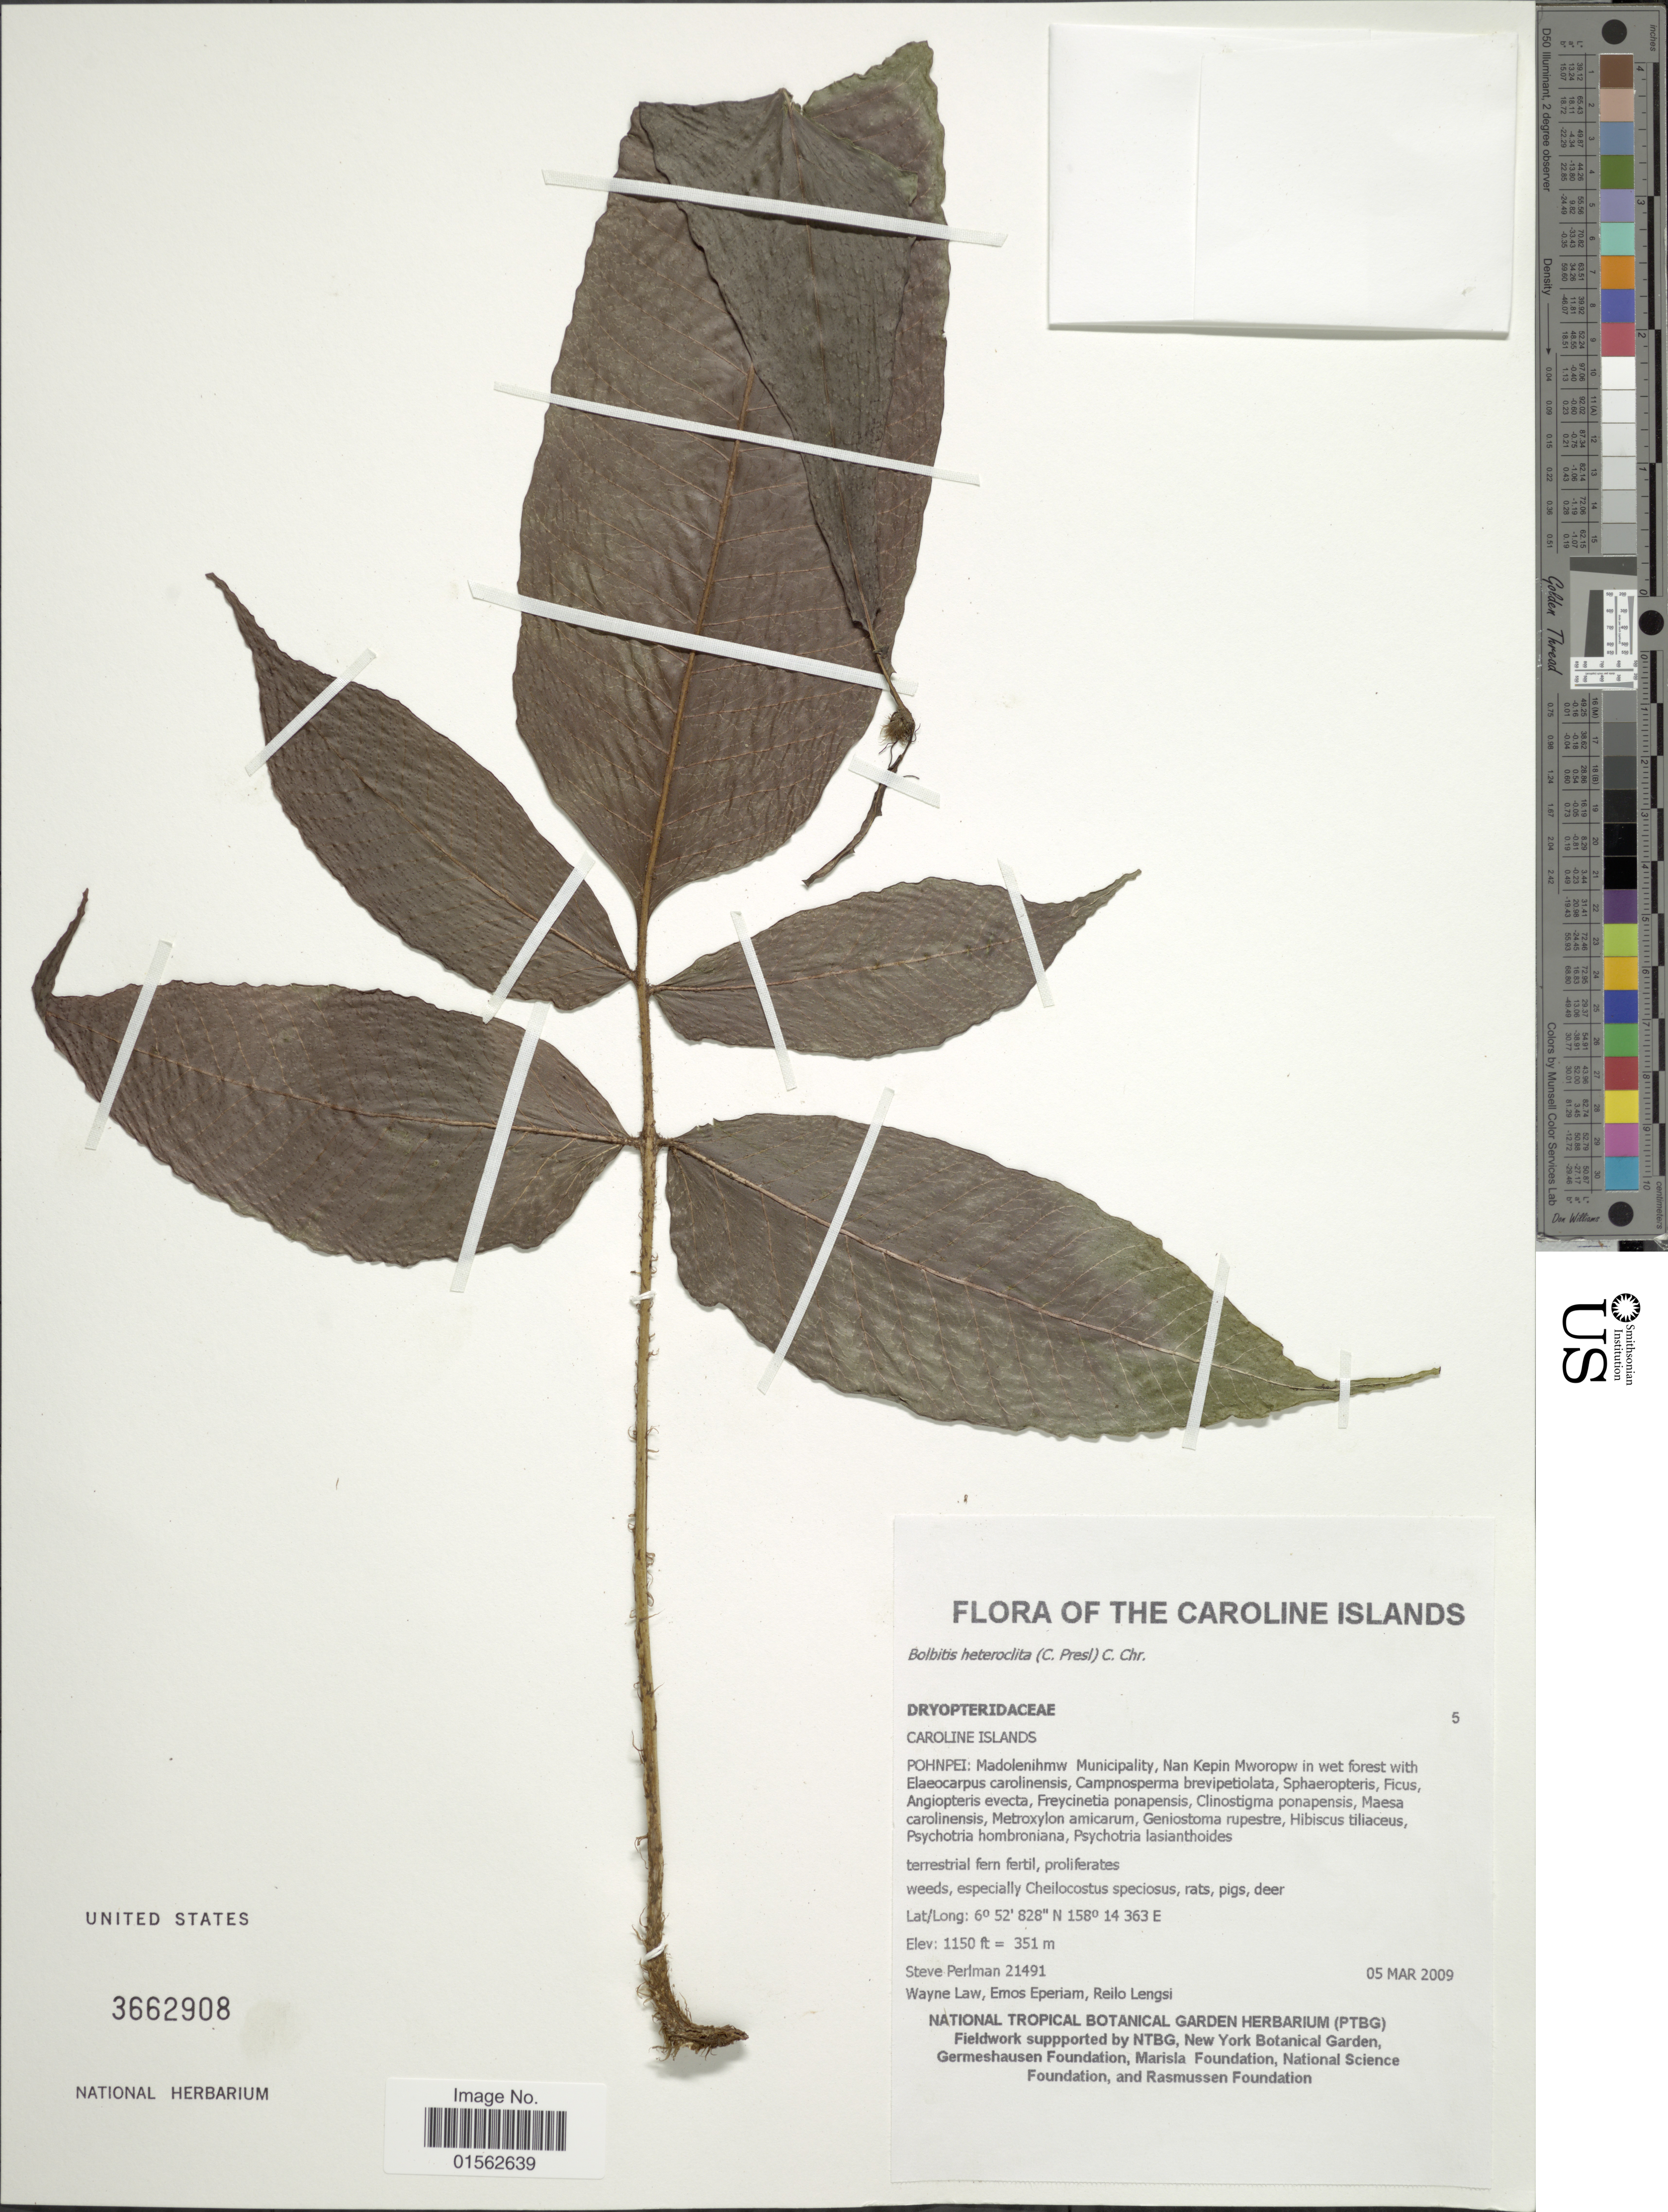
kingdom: Plantae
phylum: Tracheophyta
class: Polypodiopsida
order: Polypodiales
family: Dryopteridaceae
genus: Bolbitis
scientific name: Bolbitis heteroclita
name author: (C. Presl) Ching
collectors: S. Perlman, W. Law, P. Eperiam & R. Lengsi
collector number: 21491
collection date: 2009-03-05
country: Micronesia, Federated States of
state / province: Pohnpei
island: Pohnpei [Ponape]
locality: Caroline Islands, Pohnpei: Madolenihmw Municipality, Nan Kepin Mworopw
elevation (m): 351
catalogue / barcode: US 3662908